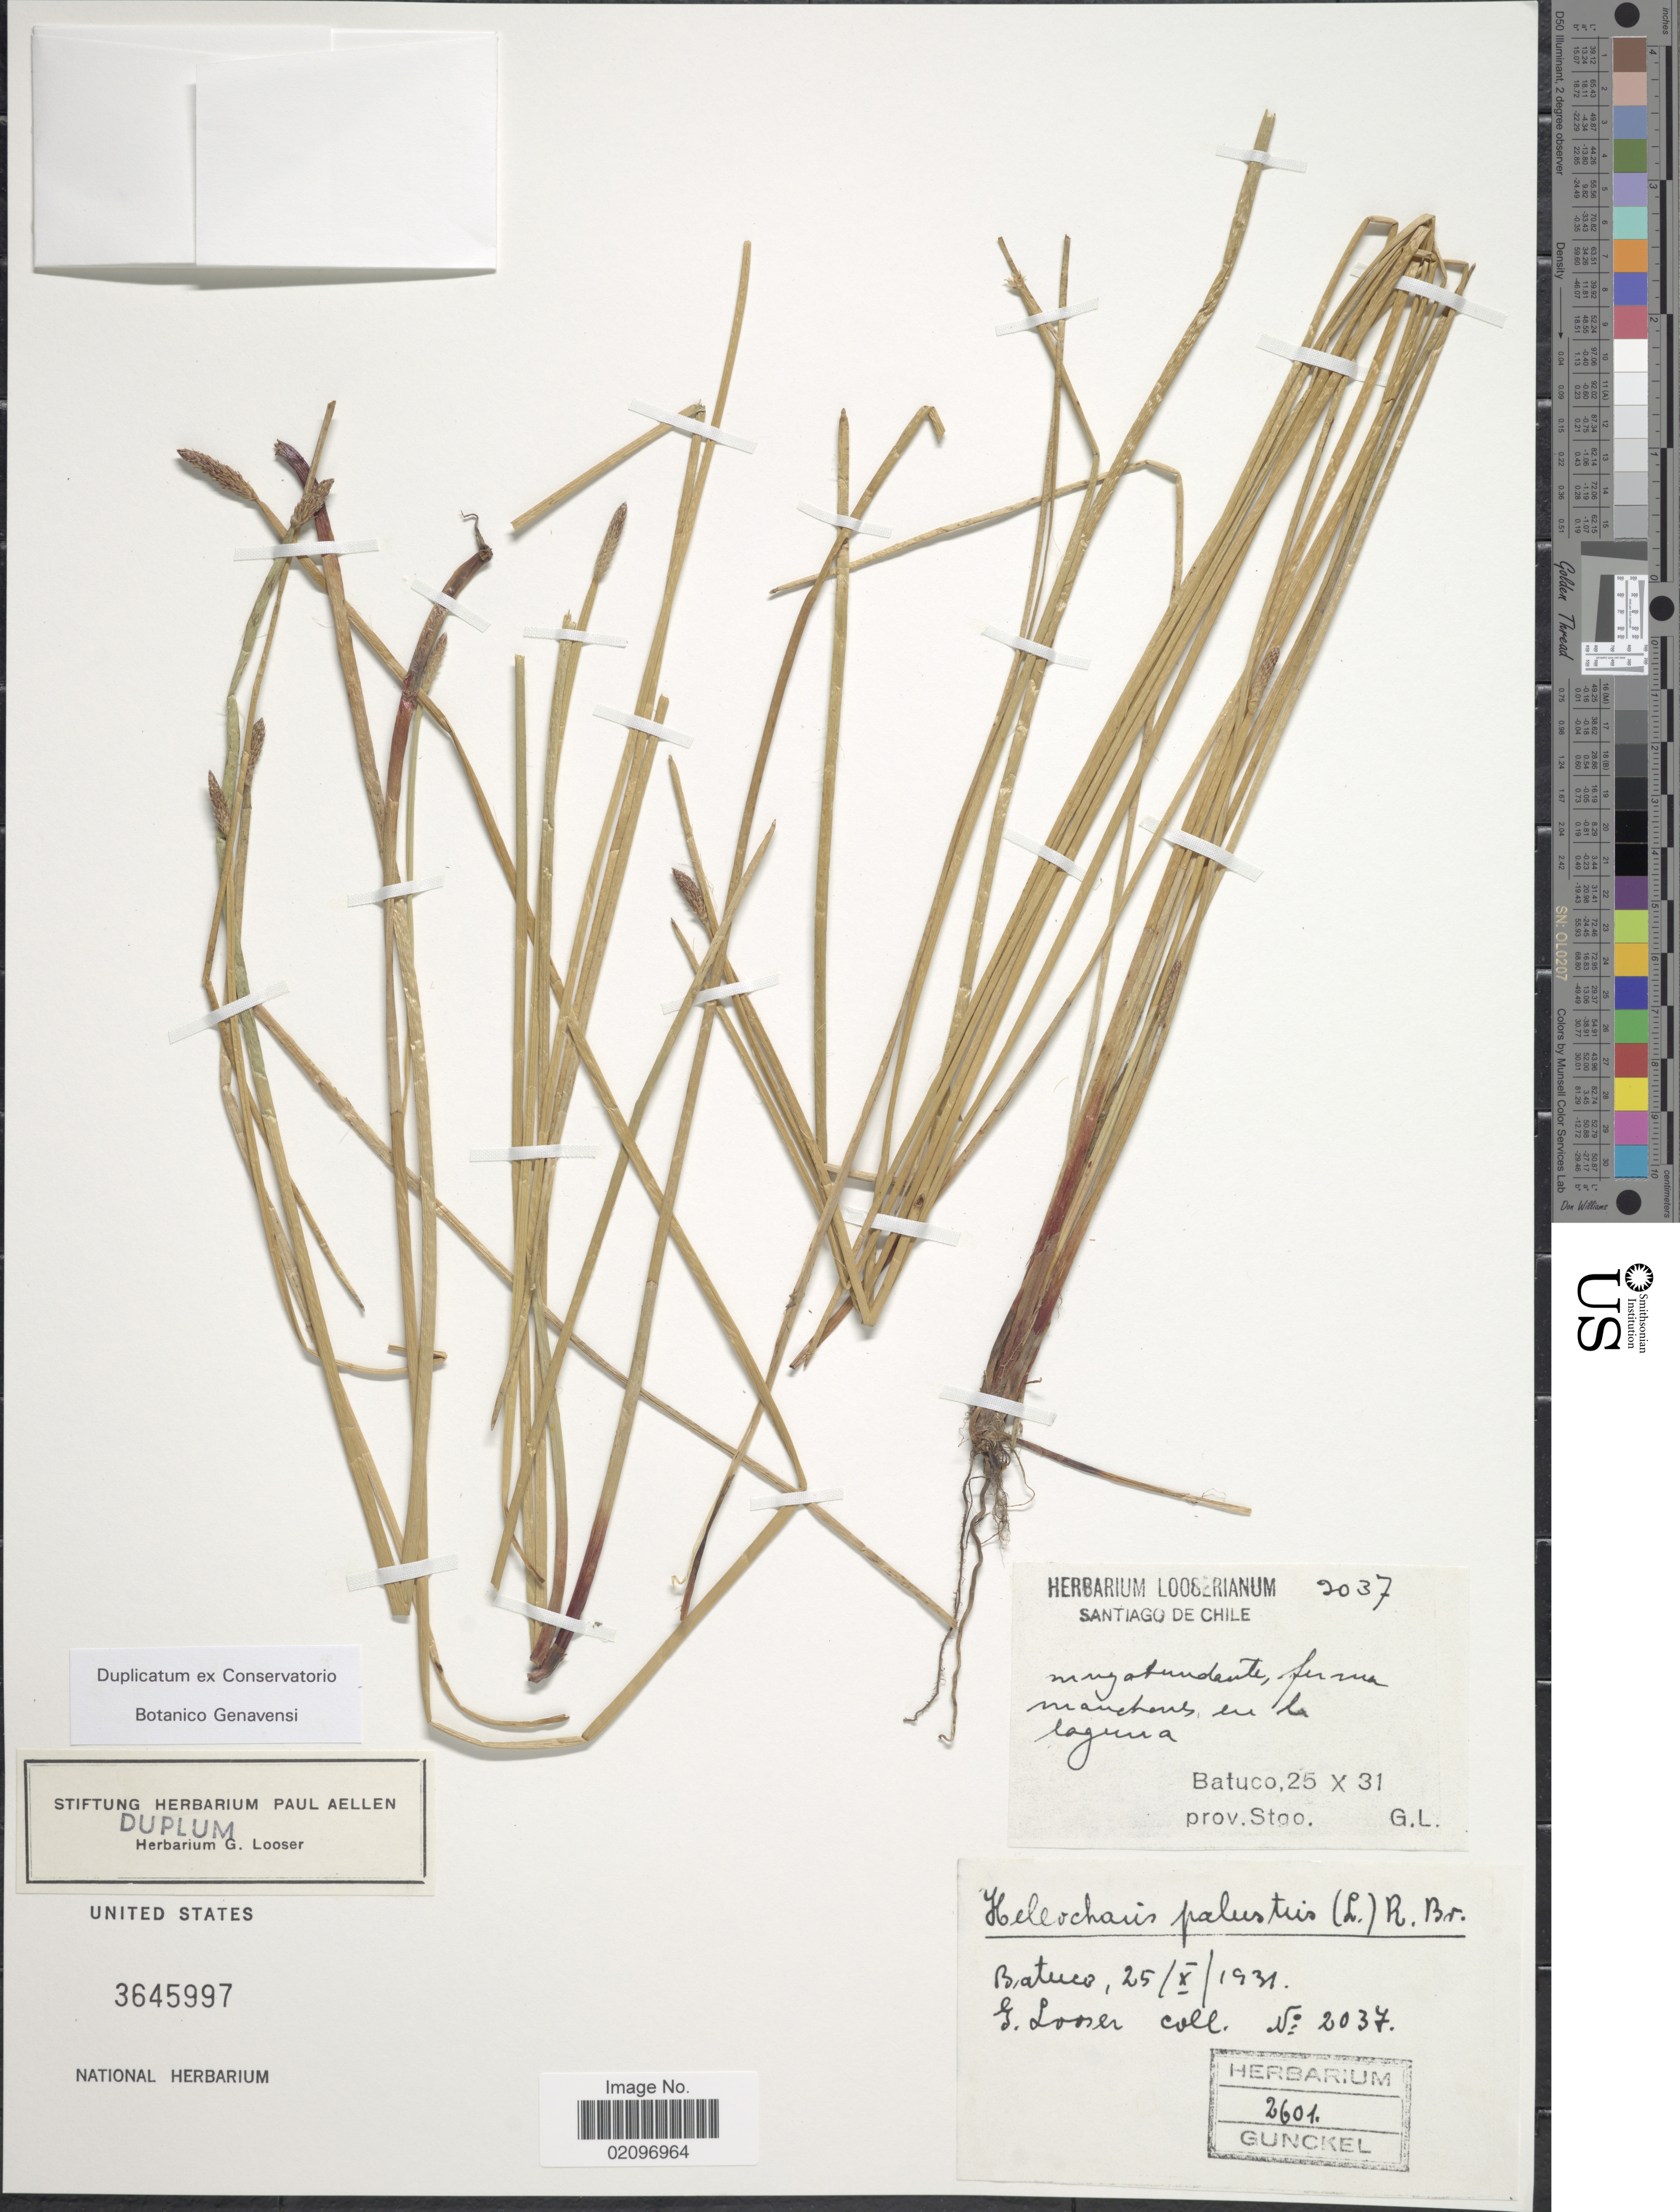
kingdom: Plantae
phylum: Tracheophyta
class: Liliopsida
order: Poales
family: Cyperaceae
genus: Eleocharis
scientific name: Eleocharis palustris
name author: (L.) Roem. & Schult.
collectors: G. Looser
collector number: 2037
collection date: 1931-10-25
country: Chile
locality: Batuco, prov. Stgo G.L.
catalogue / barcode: US 3645997